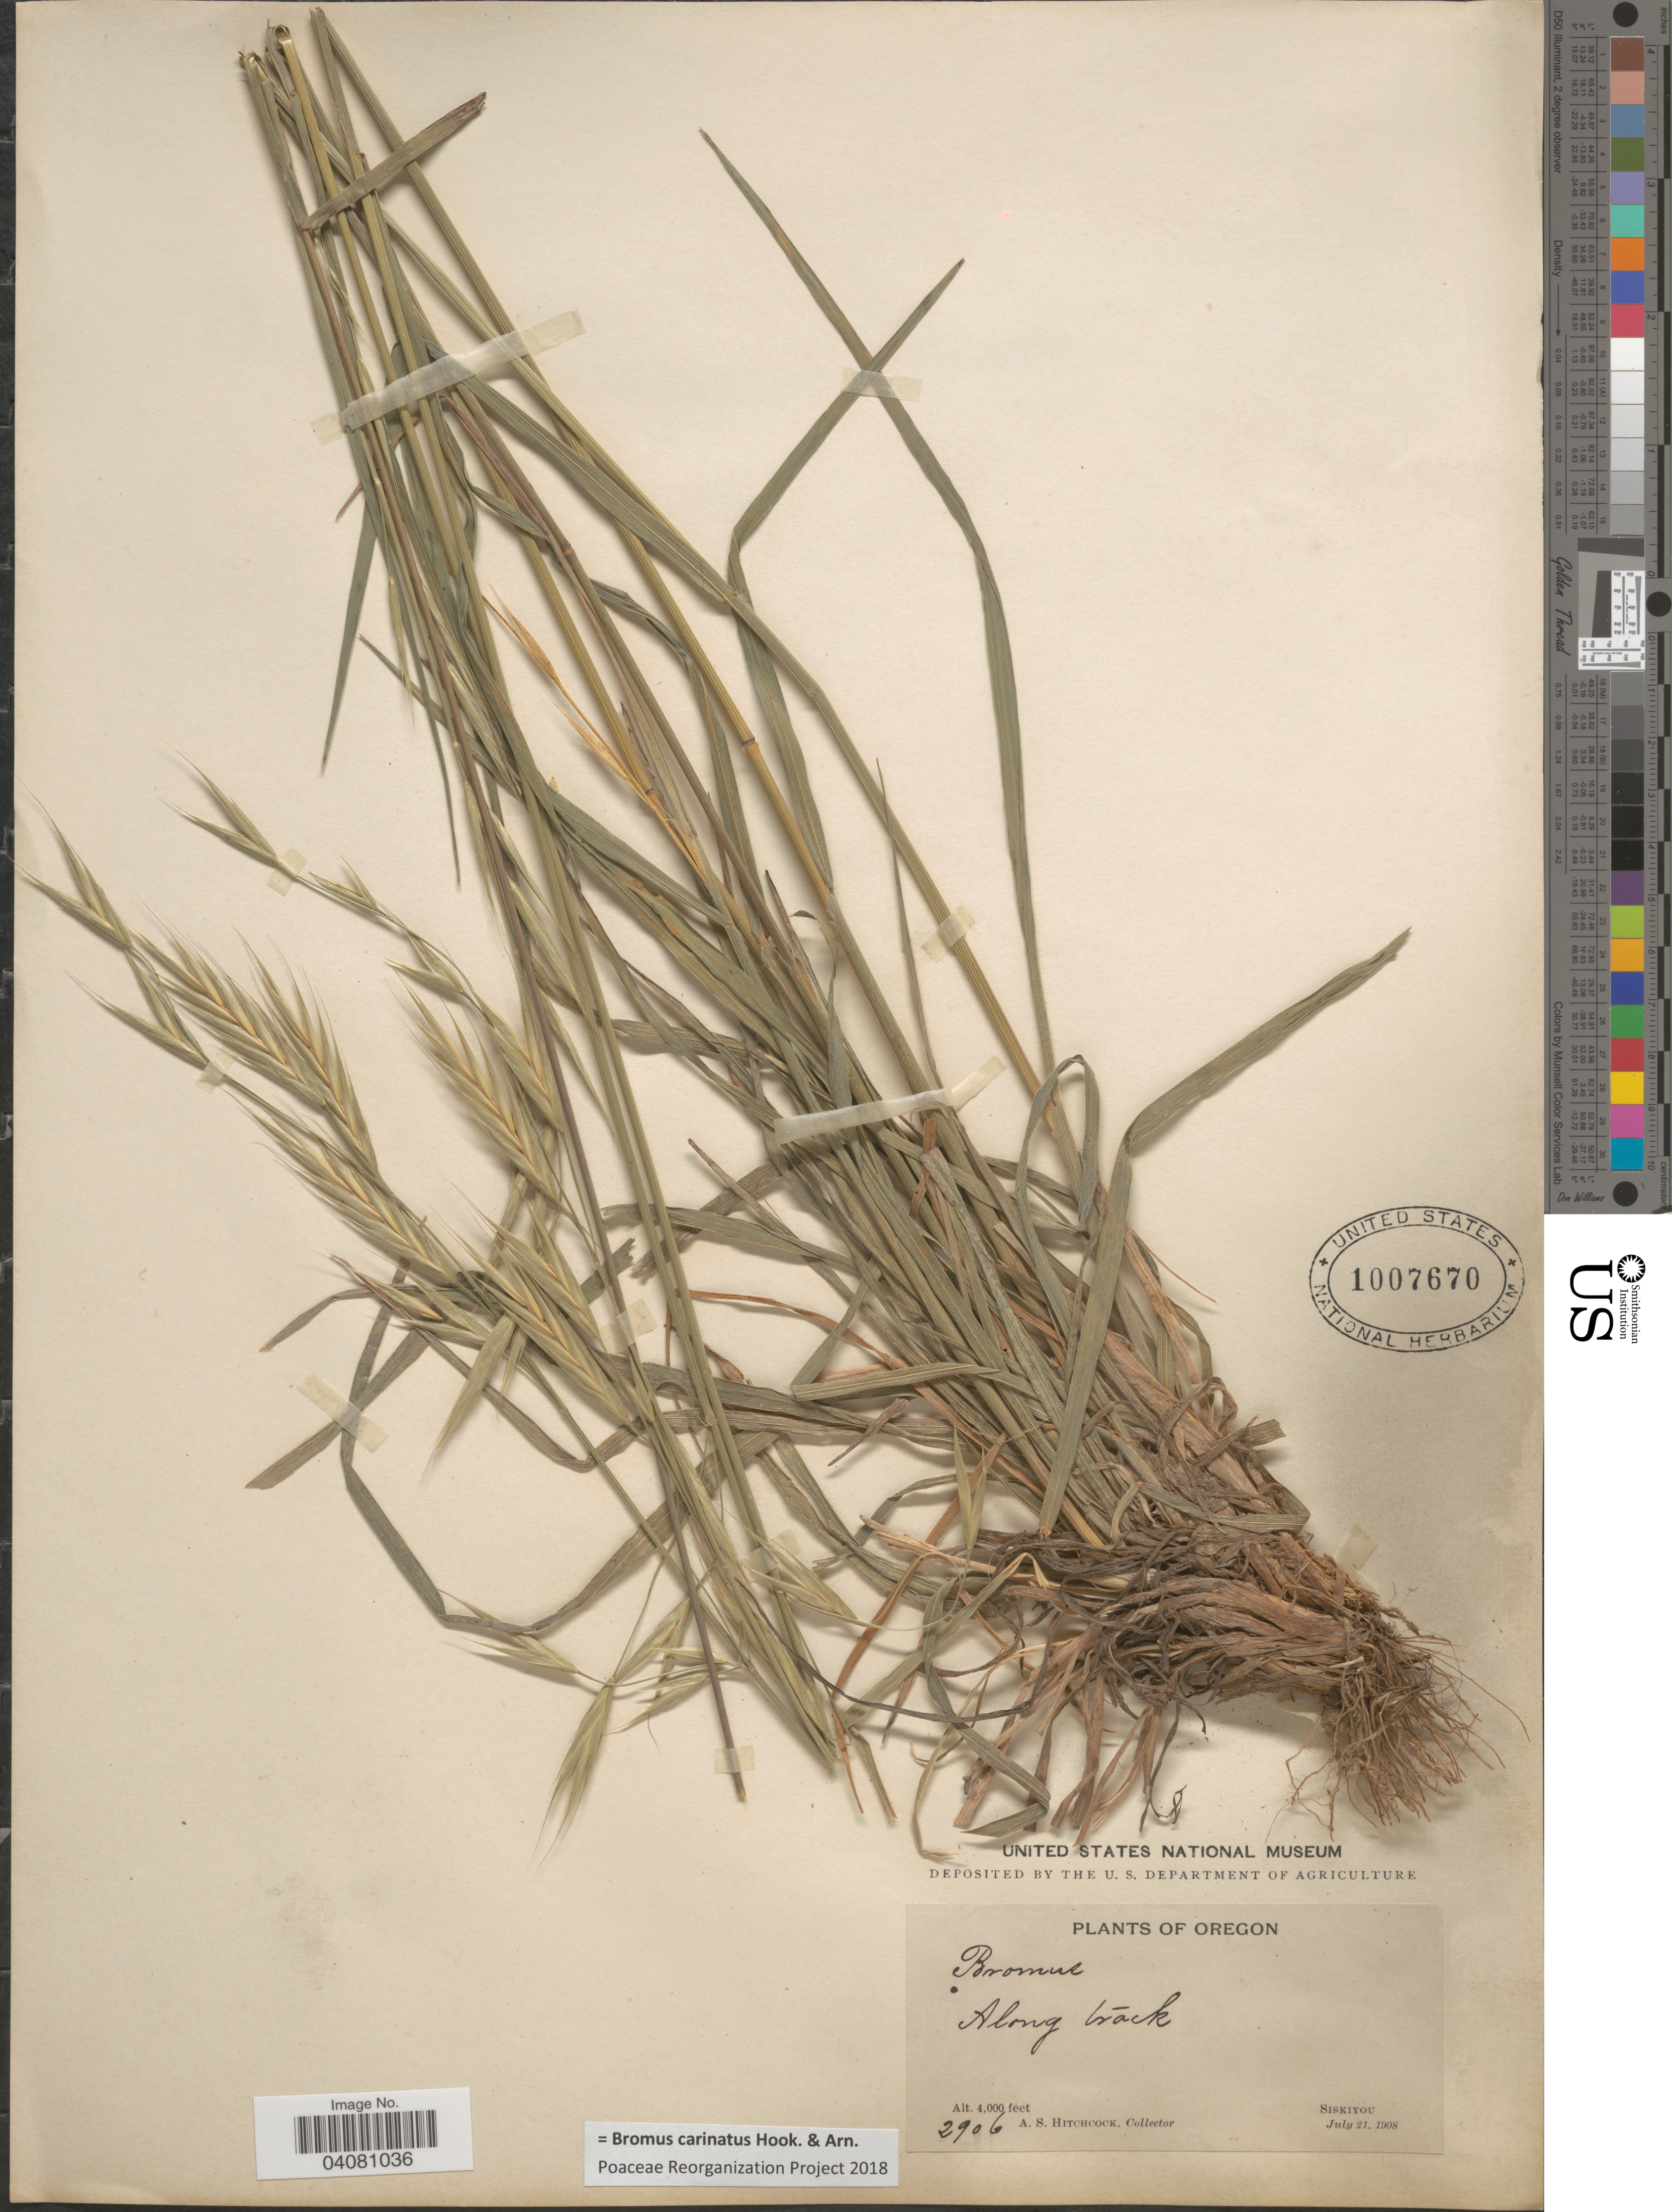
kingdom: Plantae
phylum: Tracheophyta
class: Liliopsida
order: Poales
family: Poaceae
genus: Bromus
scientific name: Bromus carinatus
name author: Hook. & Arn.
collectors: A. S. Hitchcock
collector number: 2906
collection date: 1908-07-21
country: United States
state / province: Oregon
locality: Along track. Siskiyou.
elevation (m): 1219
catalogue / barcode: US 1007670